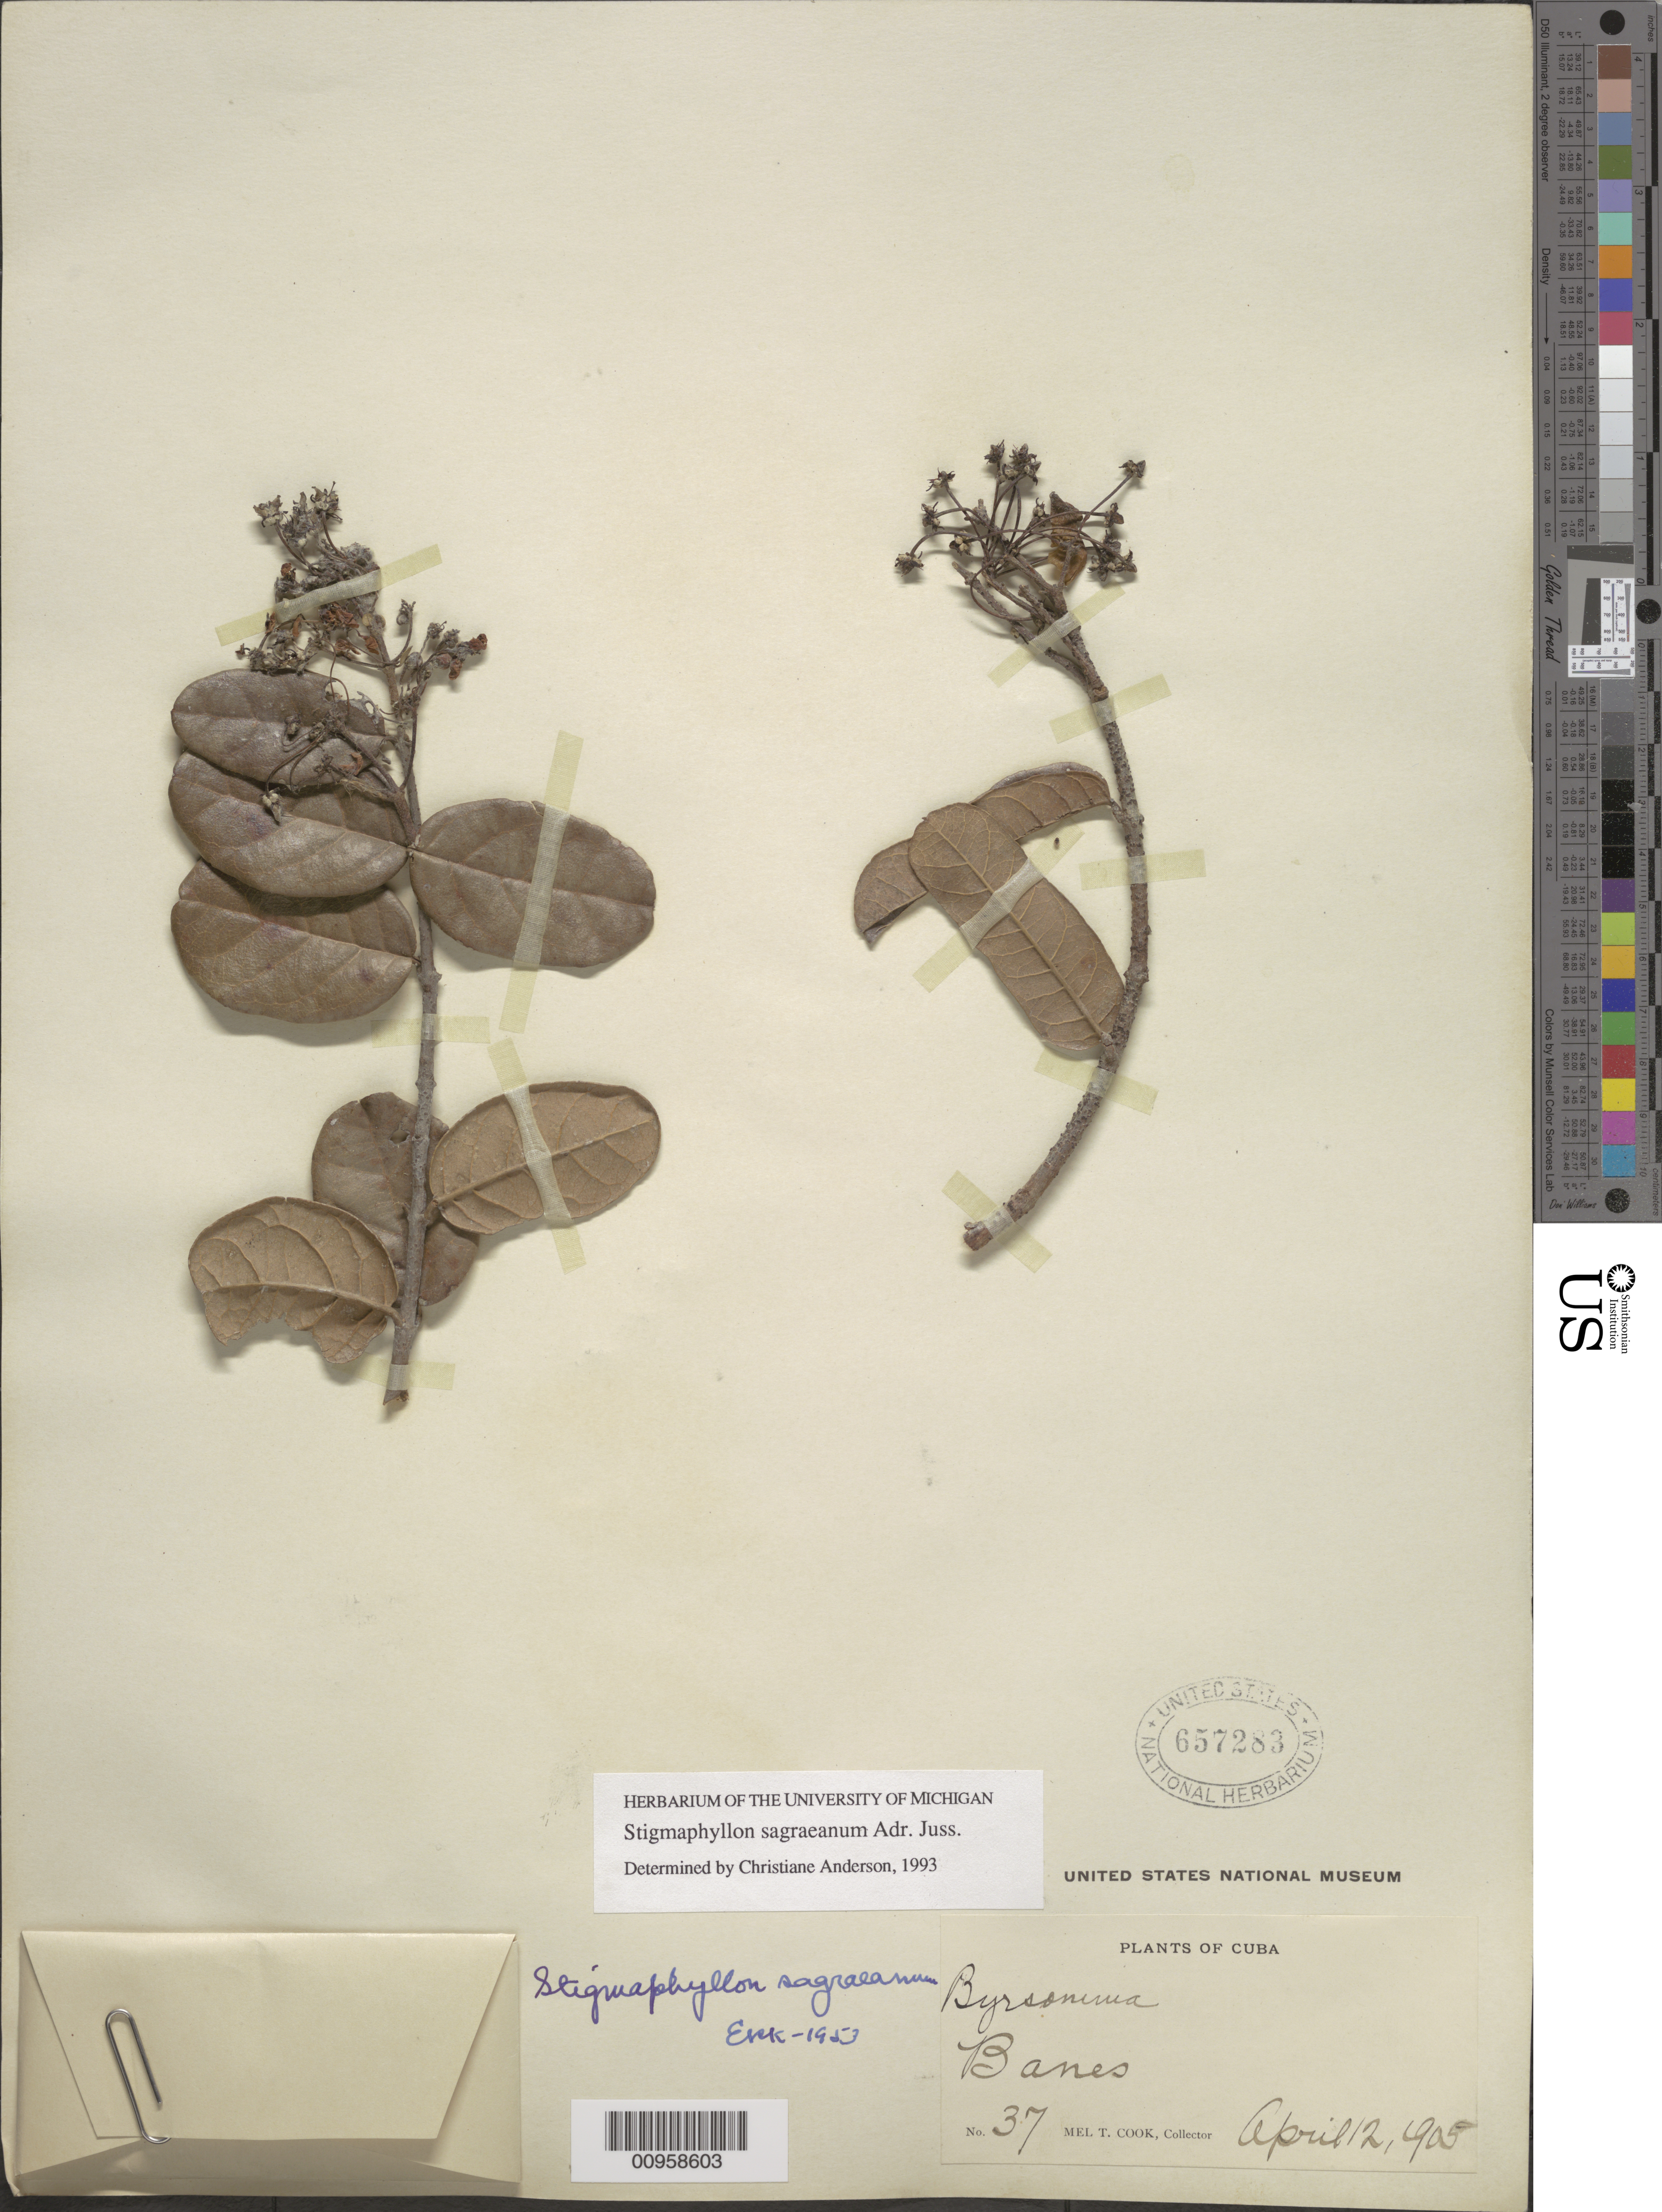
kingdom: Plantae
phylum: Tracheophyta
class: Magnoliopsida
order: Malpighiales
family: Malpighiaceae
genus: Stigmaphyllon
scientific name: Stigmaphyllon sagraeanum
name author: Juss.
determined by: Anderson, C.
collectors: M. T. Cook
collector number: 37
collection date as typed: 12 Apr 1905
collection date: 1905-04-12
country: Cuba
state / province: Holguín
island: Cuba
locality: Banes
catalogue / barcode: US 657283